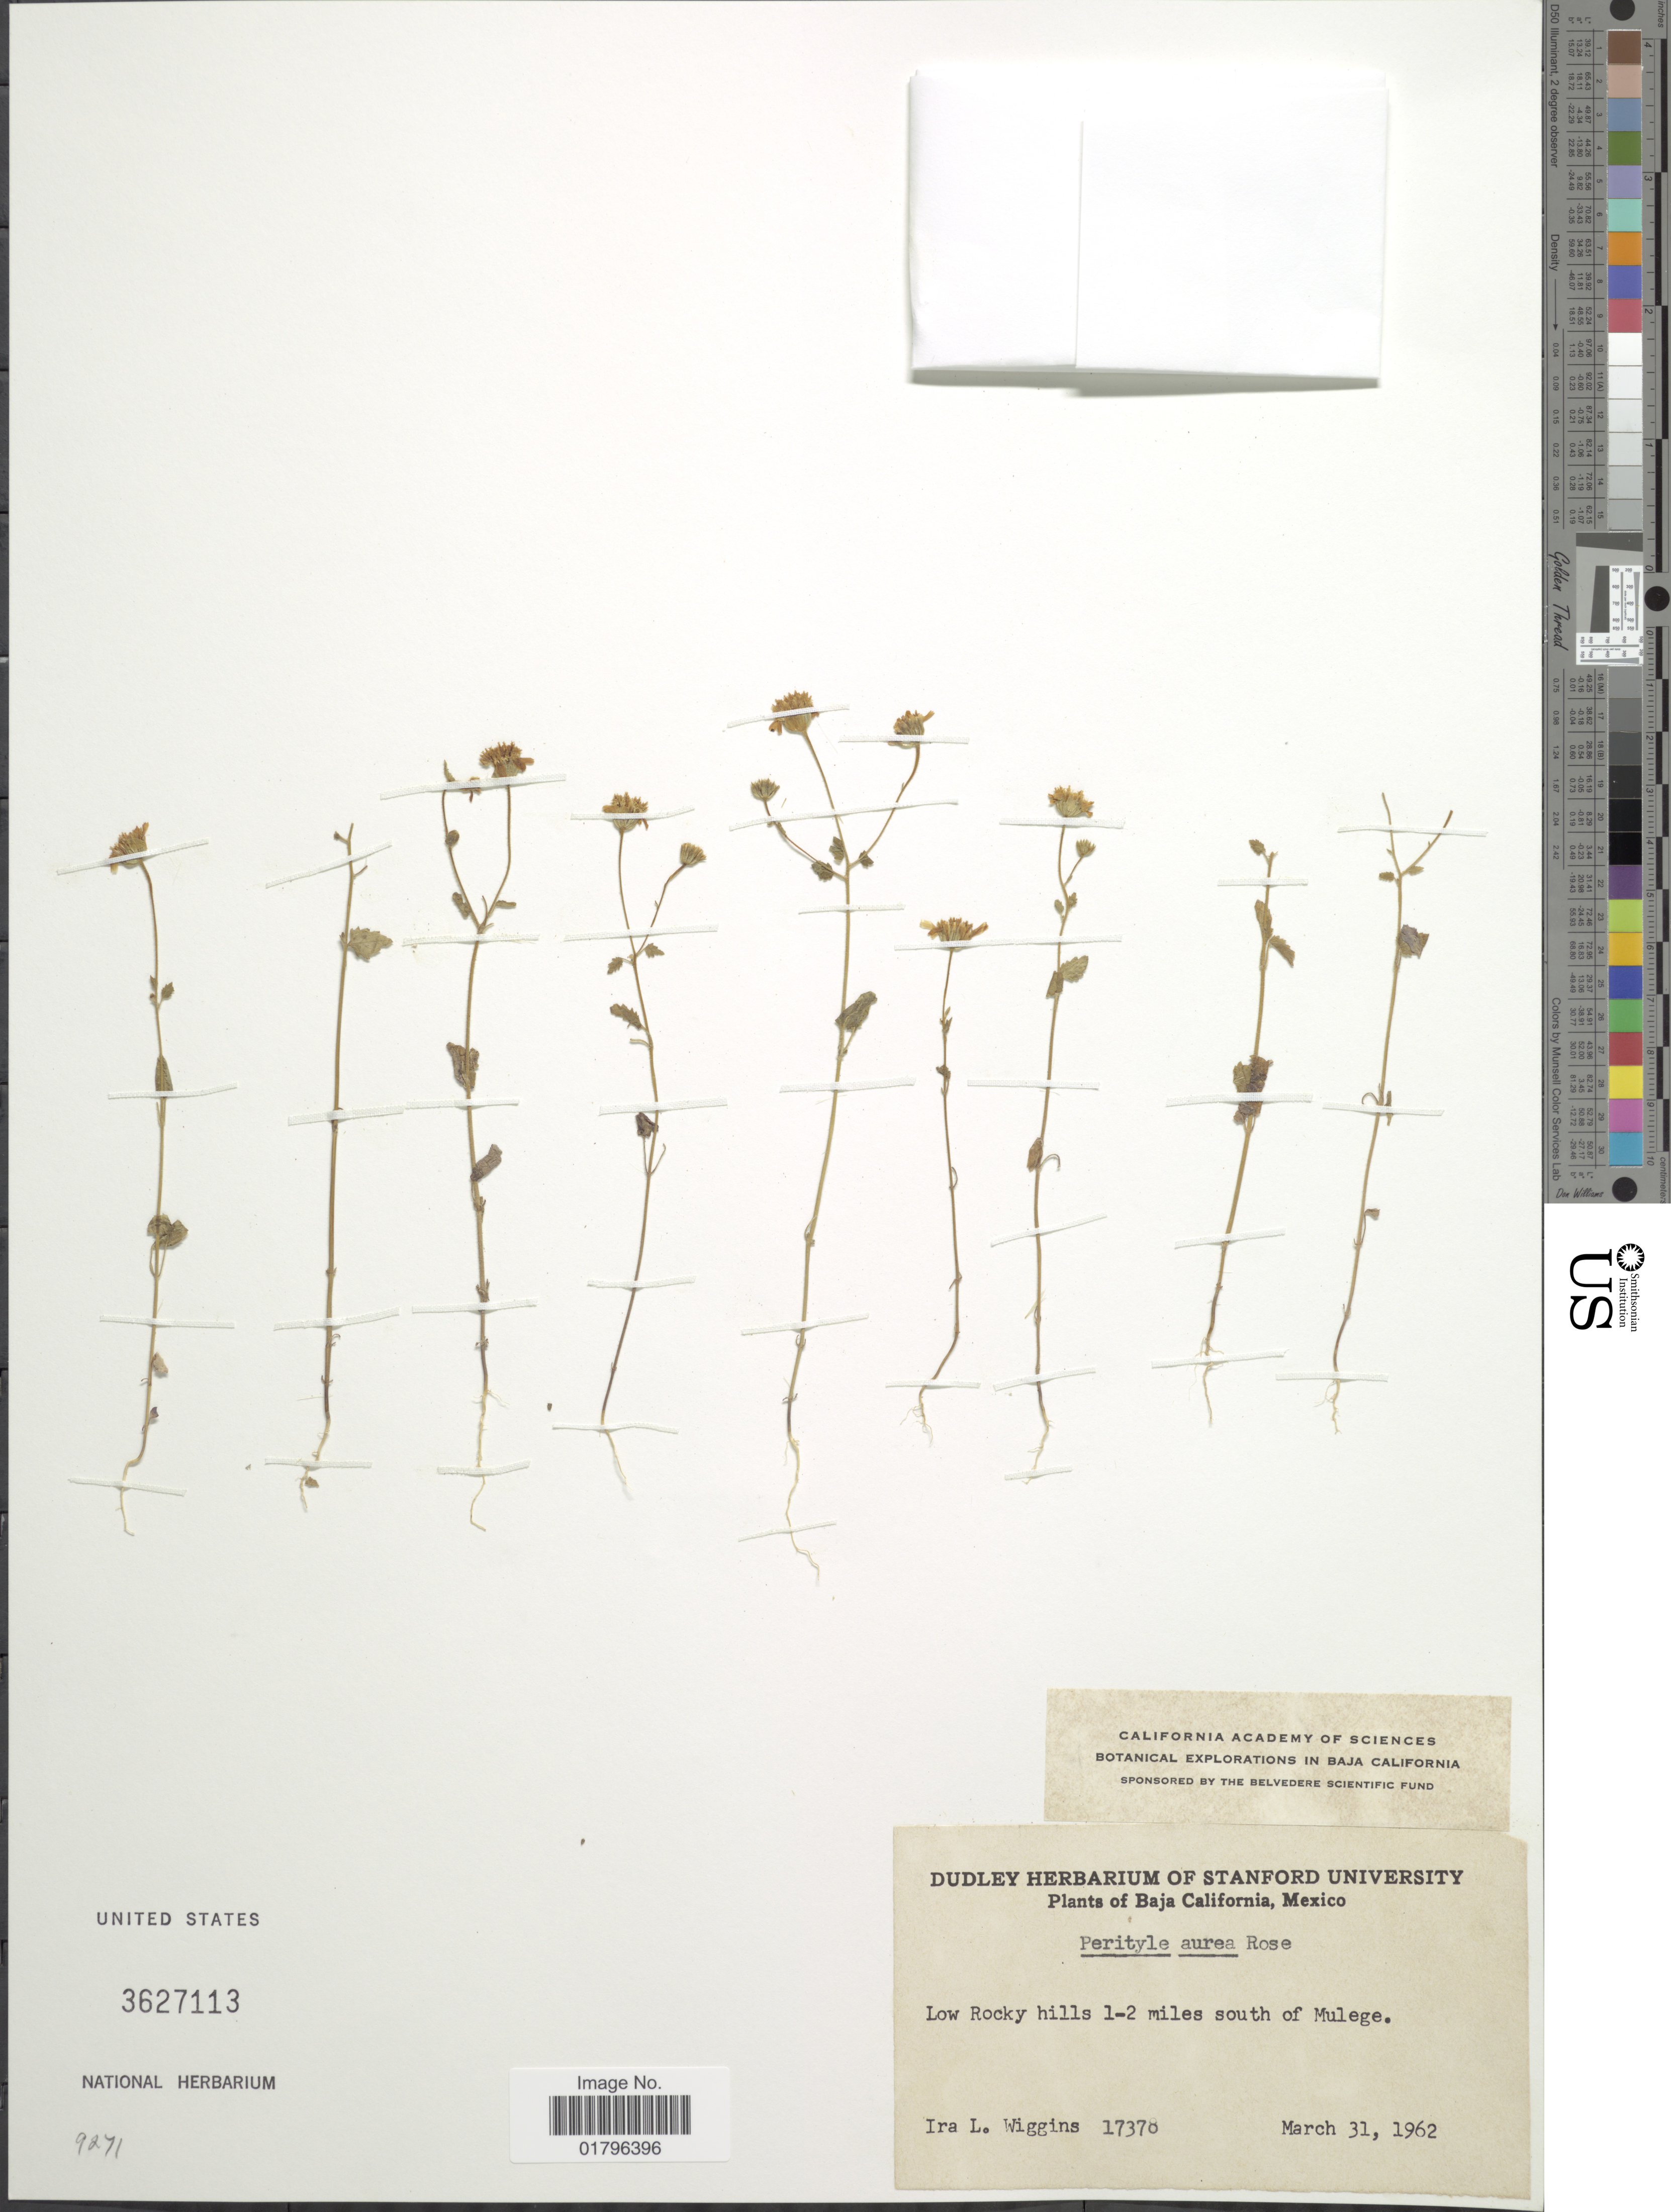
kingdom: Plantae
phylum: Tracheophyta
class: Magnoliopsida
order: Asterales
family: Asteraceae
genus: Perityle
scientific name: Perityle aurea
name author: Rose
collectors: I. L. Wiggins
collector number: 17378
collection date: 1962-03-31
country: Mexico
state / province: Baja California Sur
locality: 1-2 miles south of Mulege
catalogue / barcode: US 3627113